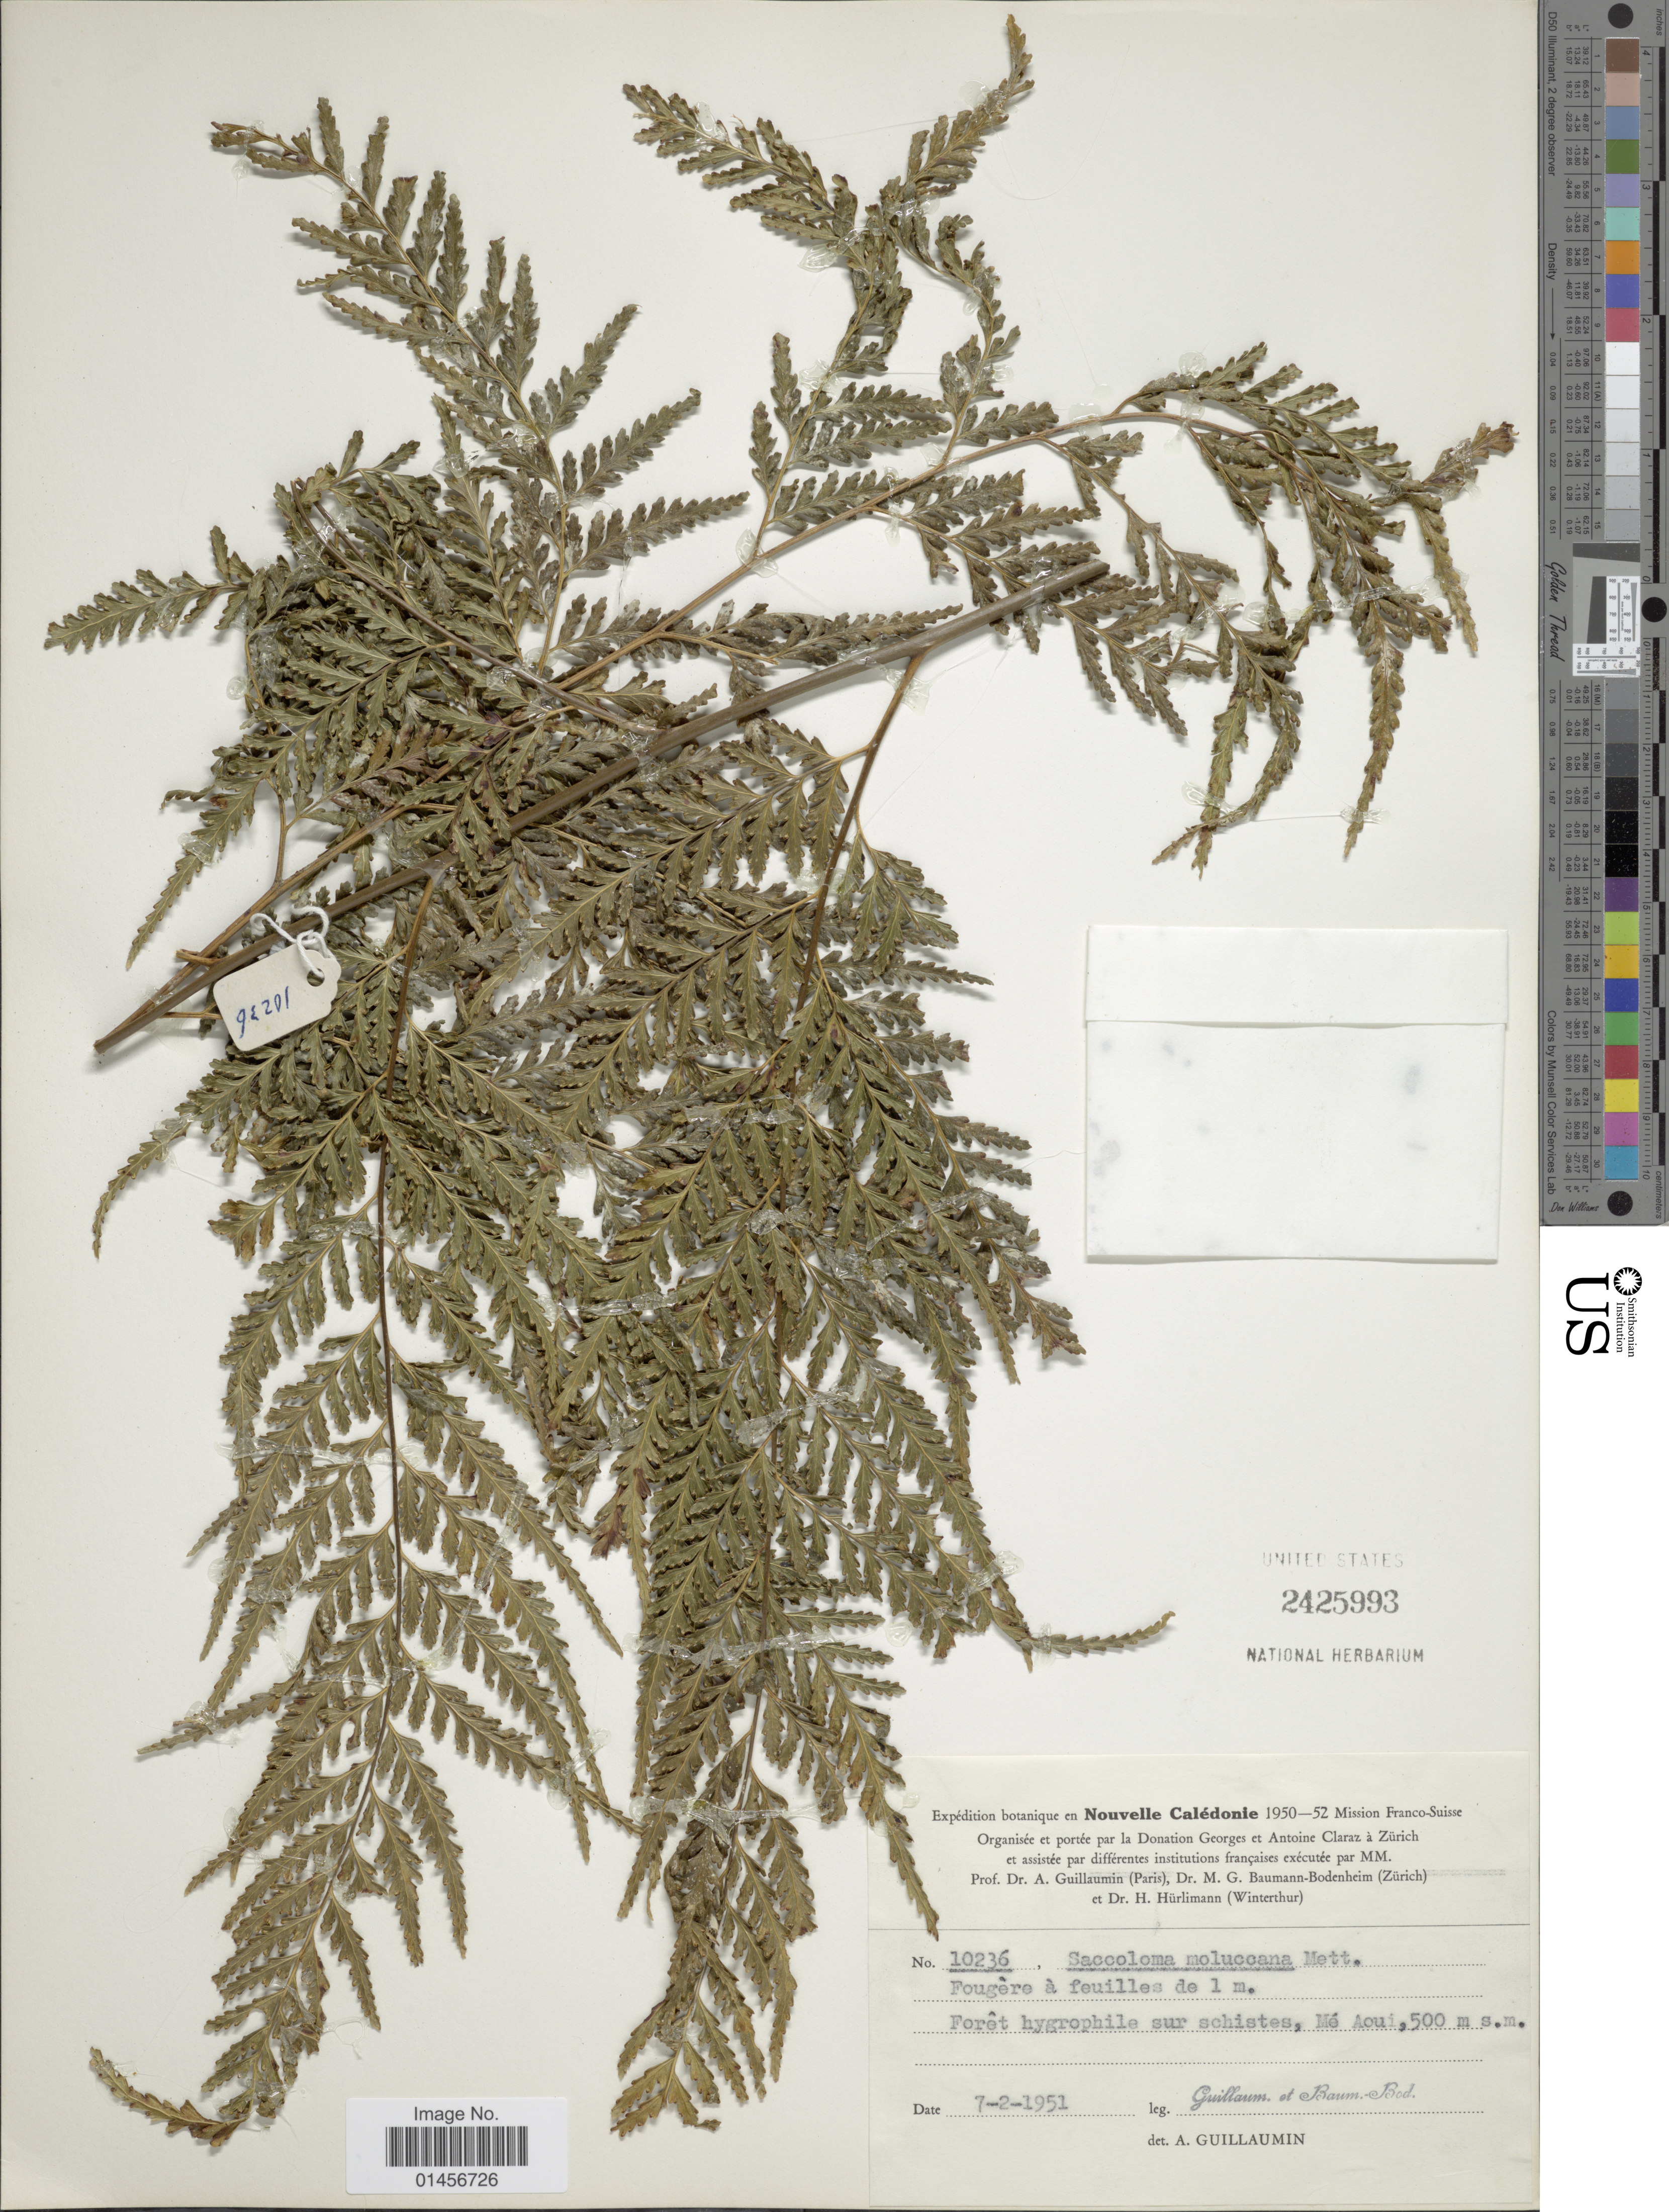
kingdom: Plantae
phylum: Tracheophyta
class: Polypodiopsida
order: Polypodiales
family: Saccolomataceae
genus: Saccoloma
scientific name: Saccoloma tenue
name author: (Brack.) Mett.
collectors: A. Guillaumin & M. G. Baumann-Bodenheim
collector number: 10236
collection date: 1951-02-07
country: New Caledonia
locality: Nouvelle Caledonie, [Foreign script]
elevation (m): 500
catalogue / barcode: US 2425993